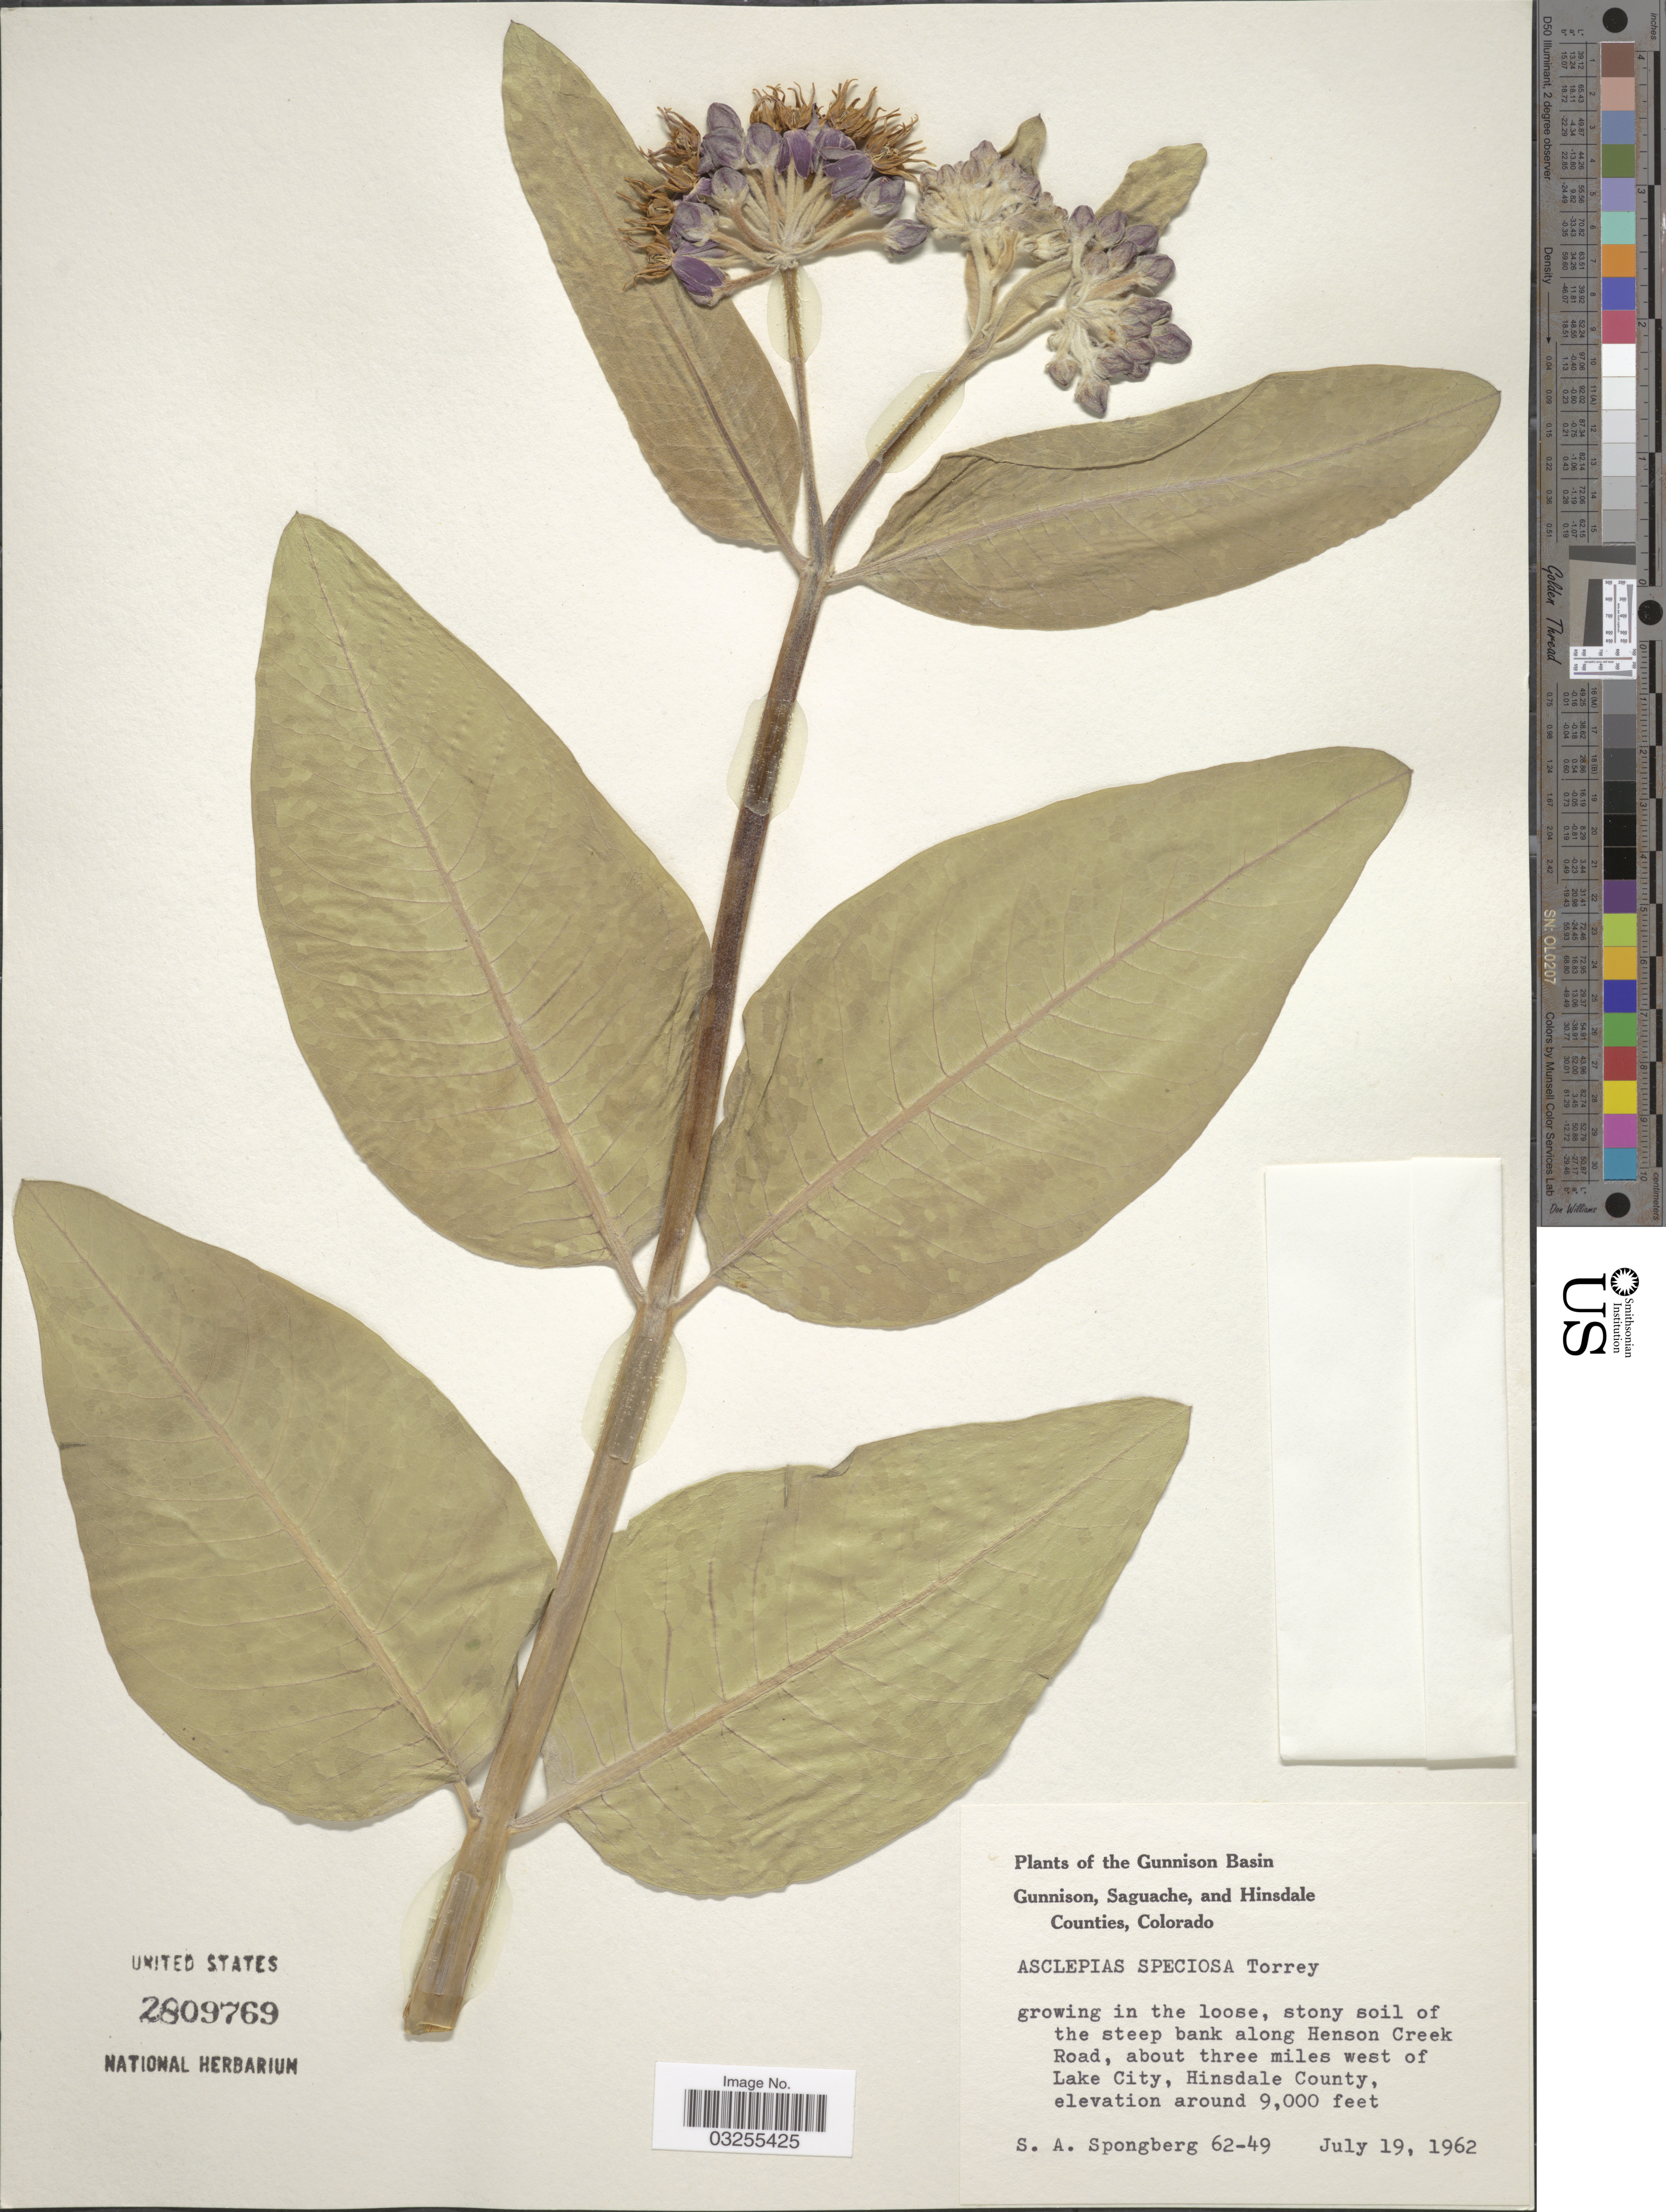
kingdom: Plantae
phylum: Tracheophyta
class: Magnoliopsida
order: Gentianales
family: Apocynaceae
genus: Asclepias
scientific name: Asclepias speciosa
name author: Torr.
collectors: S. A.Spongberg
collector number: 62-49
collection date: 1962-07-19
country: United States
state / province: Colorado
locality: Stony soil of the steep bank along Henson Creek Road, about three miles west of Lake City, Hinsdale County.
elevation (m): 2743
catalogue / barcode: US 2809769